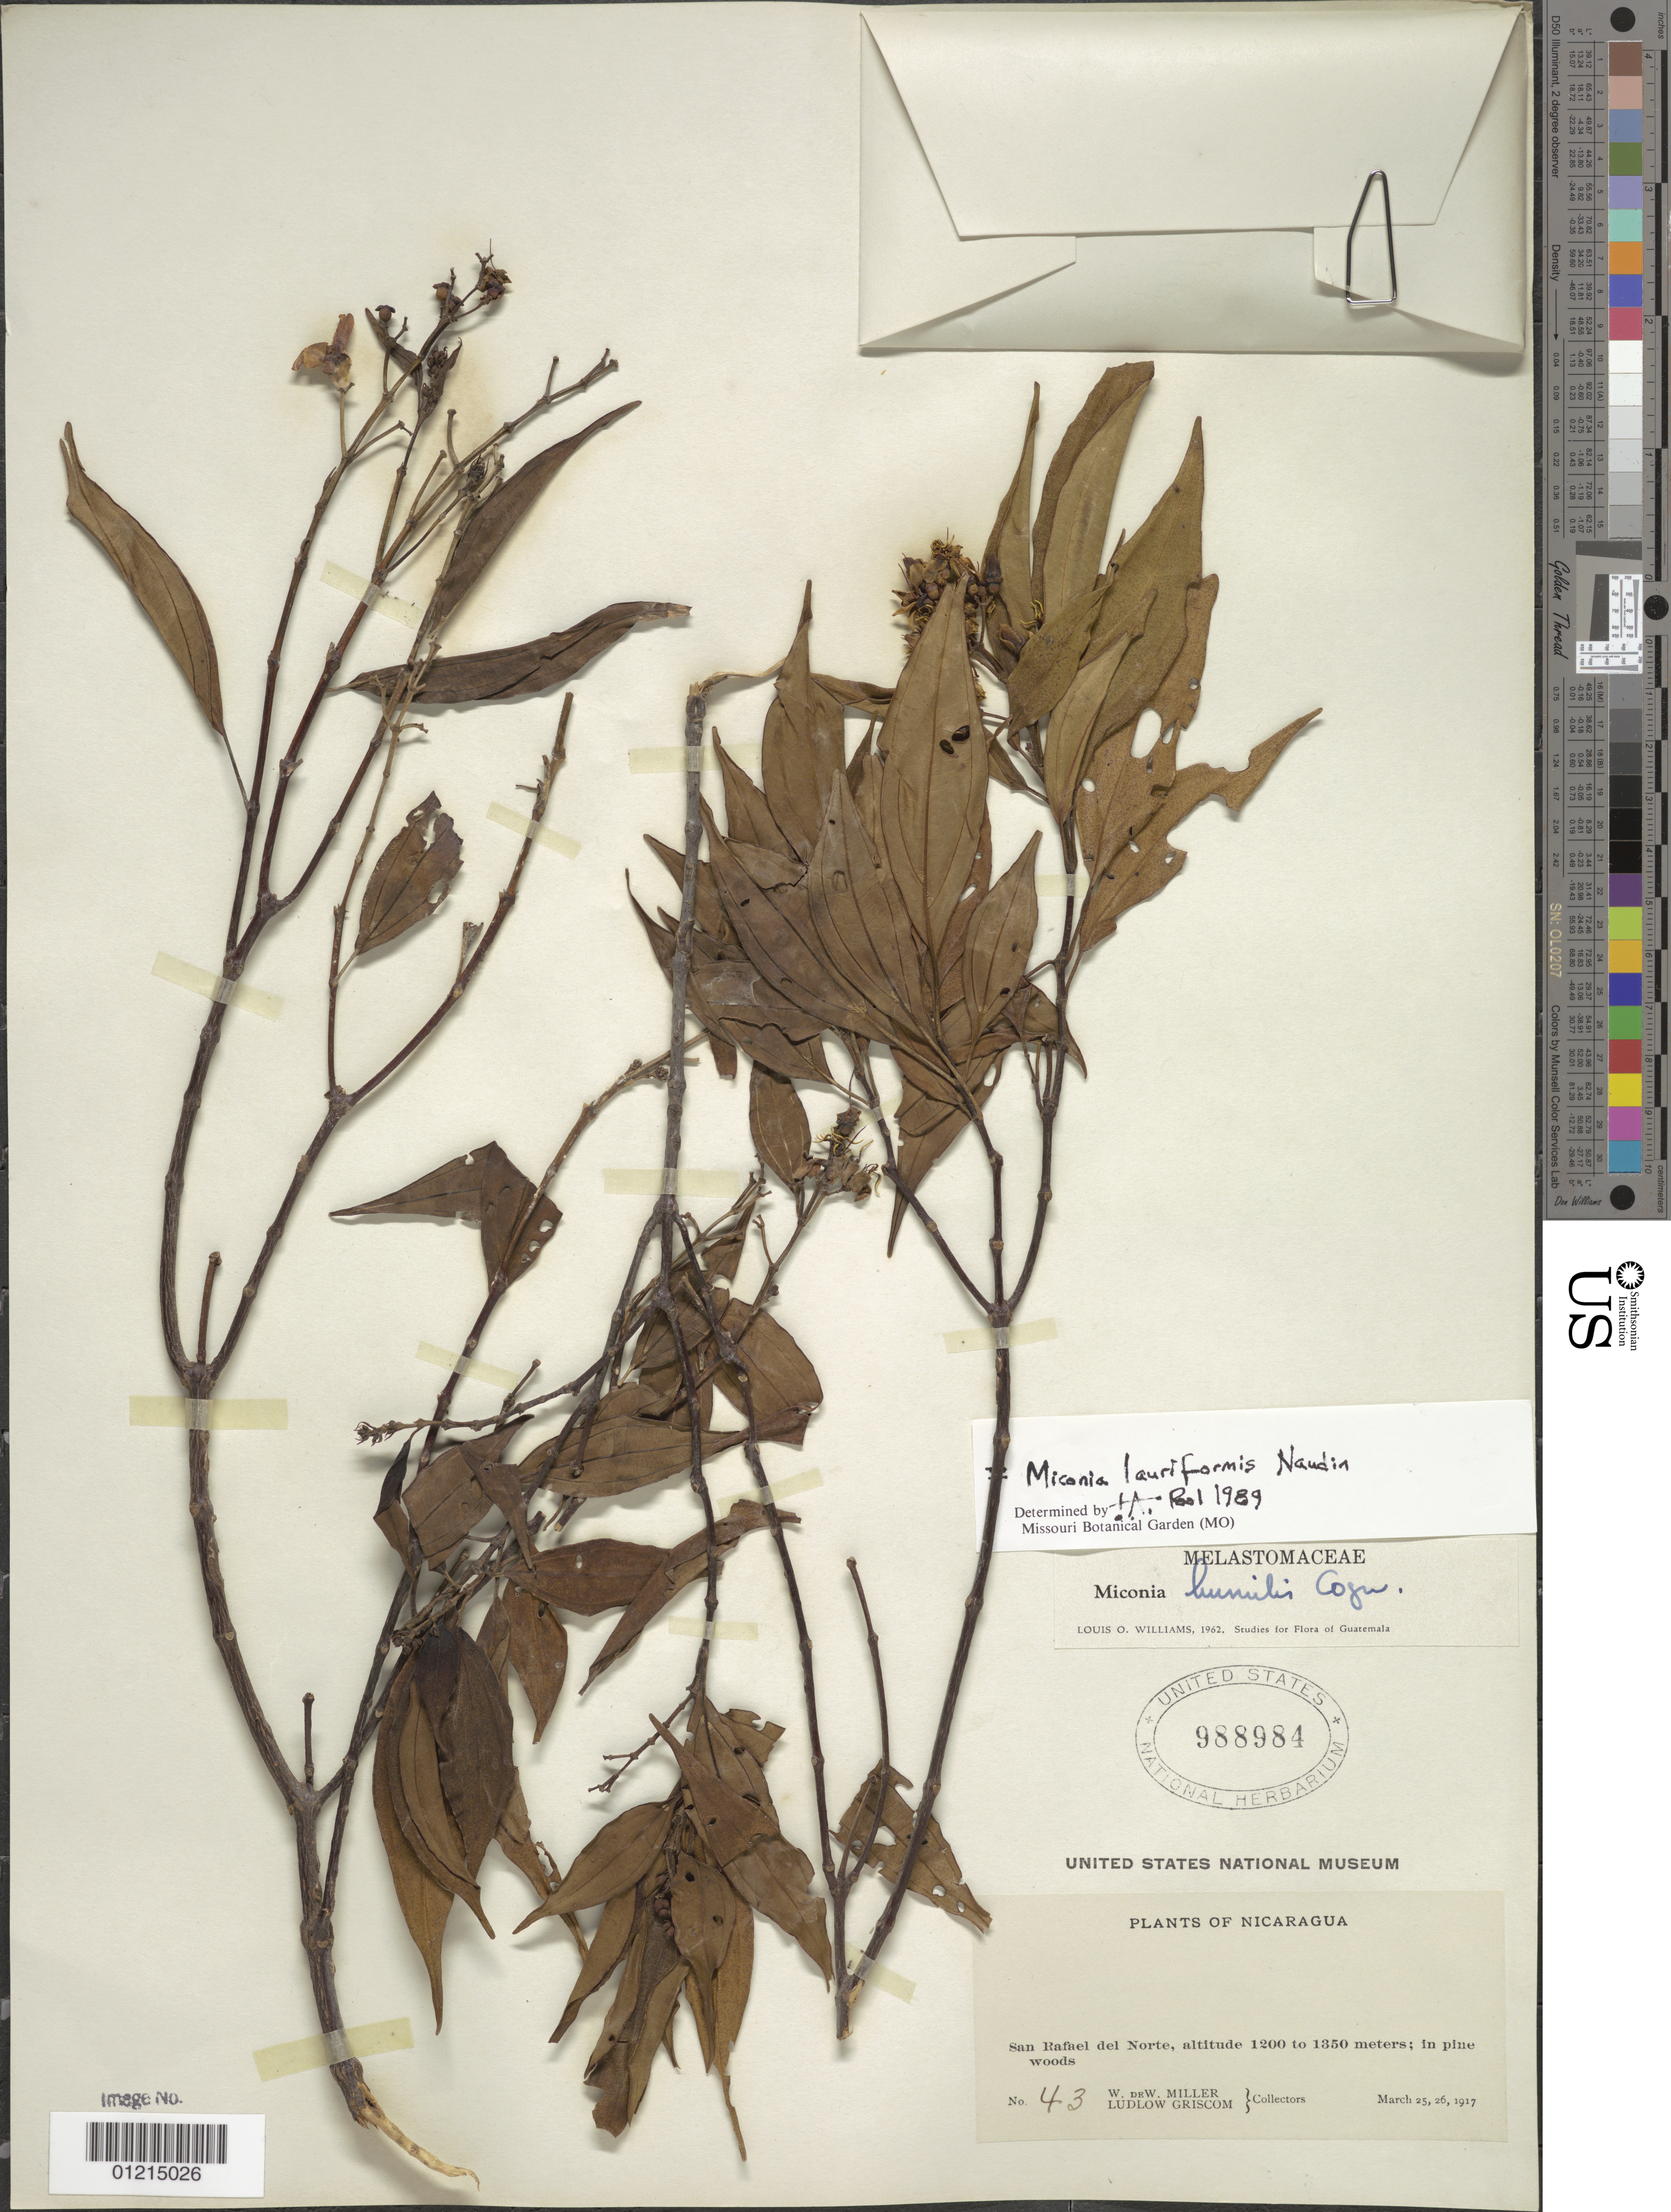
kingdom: Plantae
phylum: Tracheophyta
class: Magnoliopsida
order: Myrtales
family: Melastomataceae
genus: Miconia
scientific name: Miconia lauriformis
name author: Naudin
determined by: Pool, A., (MO), Missouri Botanical Garden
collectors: W. W. Miller & L. Griscom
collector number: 43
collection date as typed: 25 Mar 1917 or 26 Mar 1917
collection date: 1917-03-25 or 1917-03-26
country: Nicaragua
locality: San Rafael del Norte.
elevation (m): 1200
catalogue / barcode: US 988984